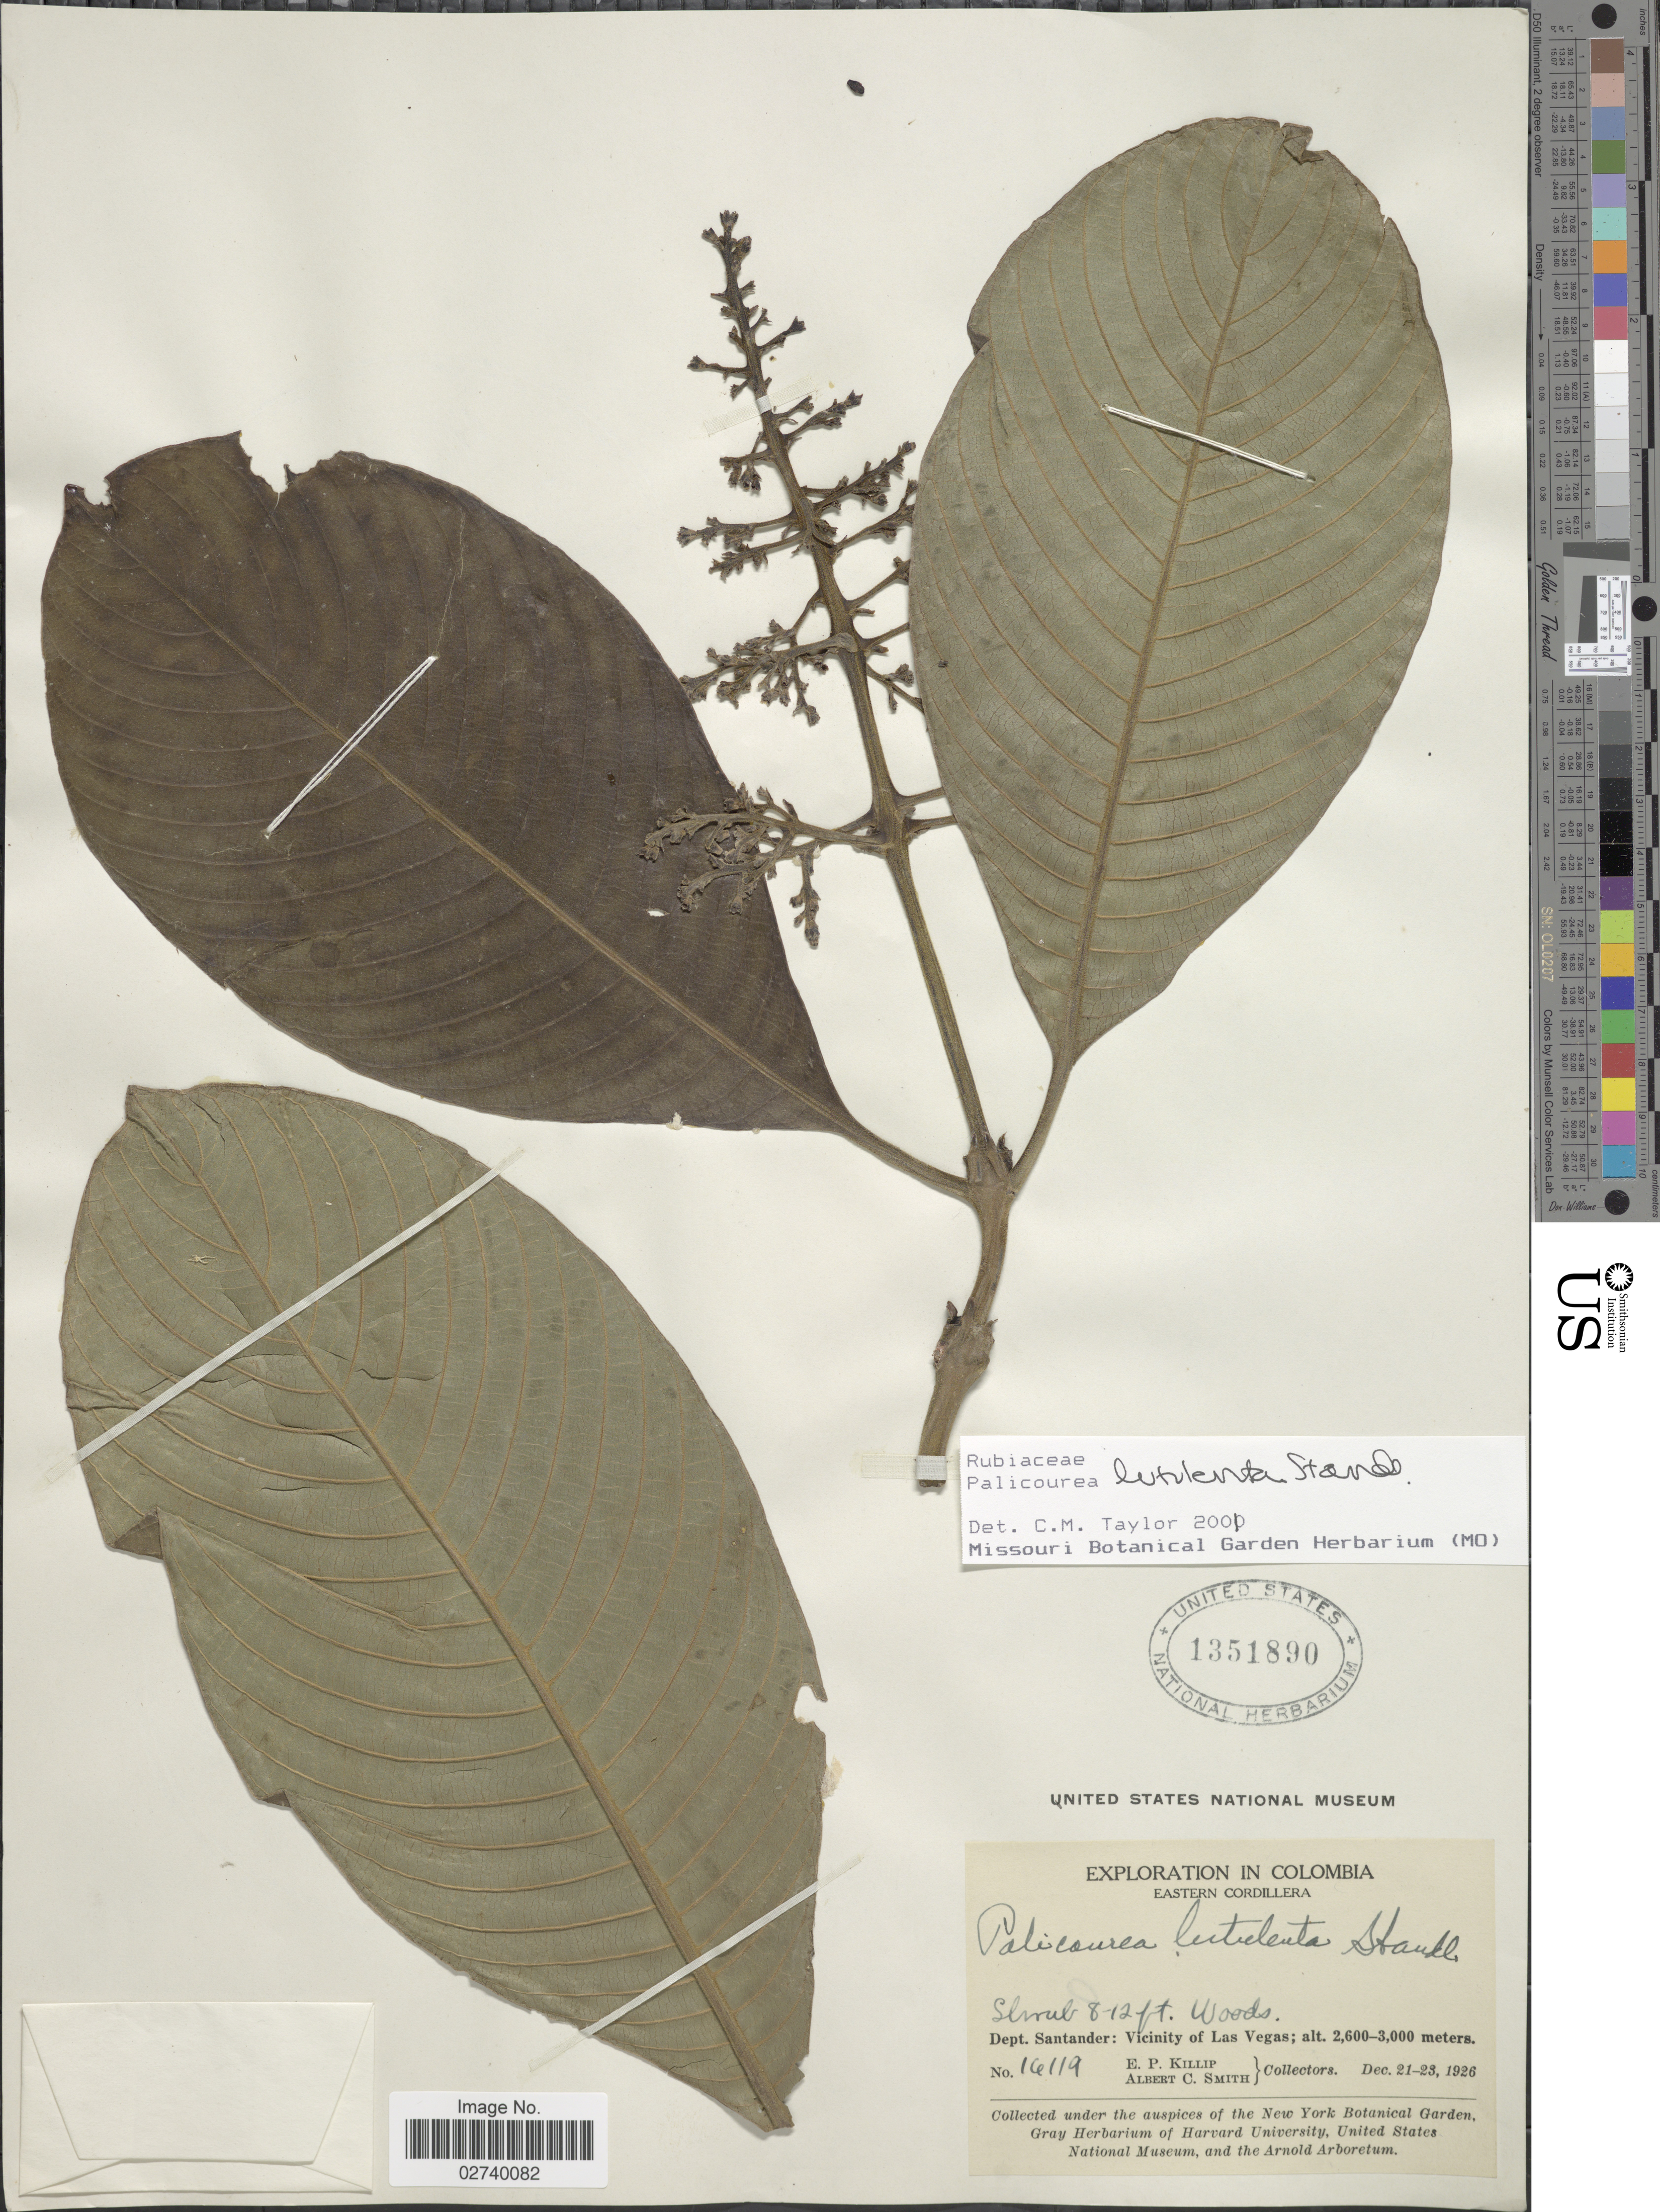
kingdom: Plantae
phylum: Tracheophyta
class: Magnoliopsida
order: Gentianales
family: Rubiaceae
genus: Palicourea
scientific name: Palicourea lutulenta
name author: Standl.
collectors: E. P. Killip & A. C. Smith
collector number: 16119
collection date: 1926-12-21/1926-12-23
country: Colombia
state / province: Santander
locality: Eastern Cordillera, Vicinity of Las Vegas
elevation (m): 2600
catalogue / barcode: US 1351890